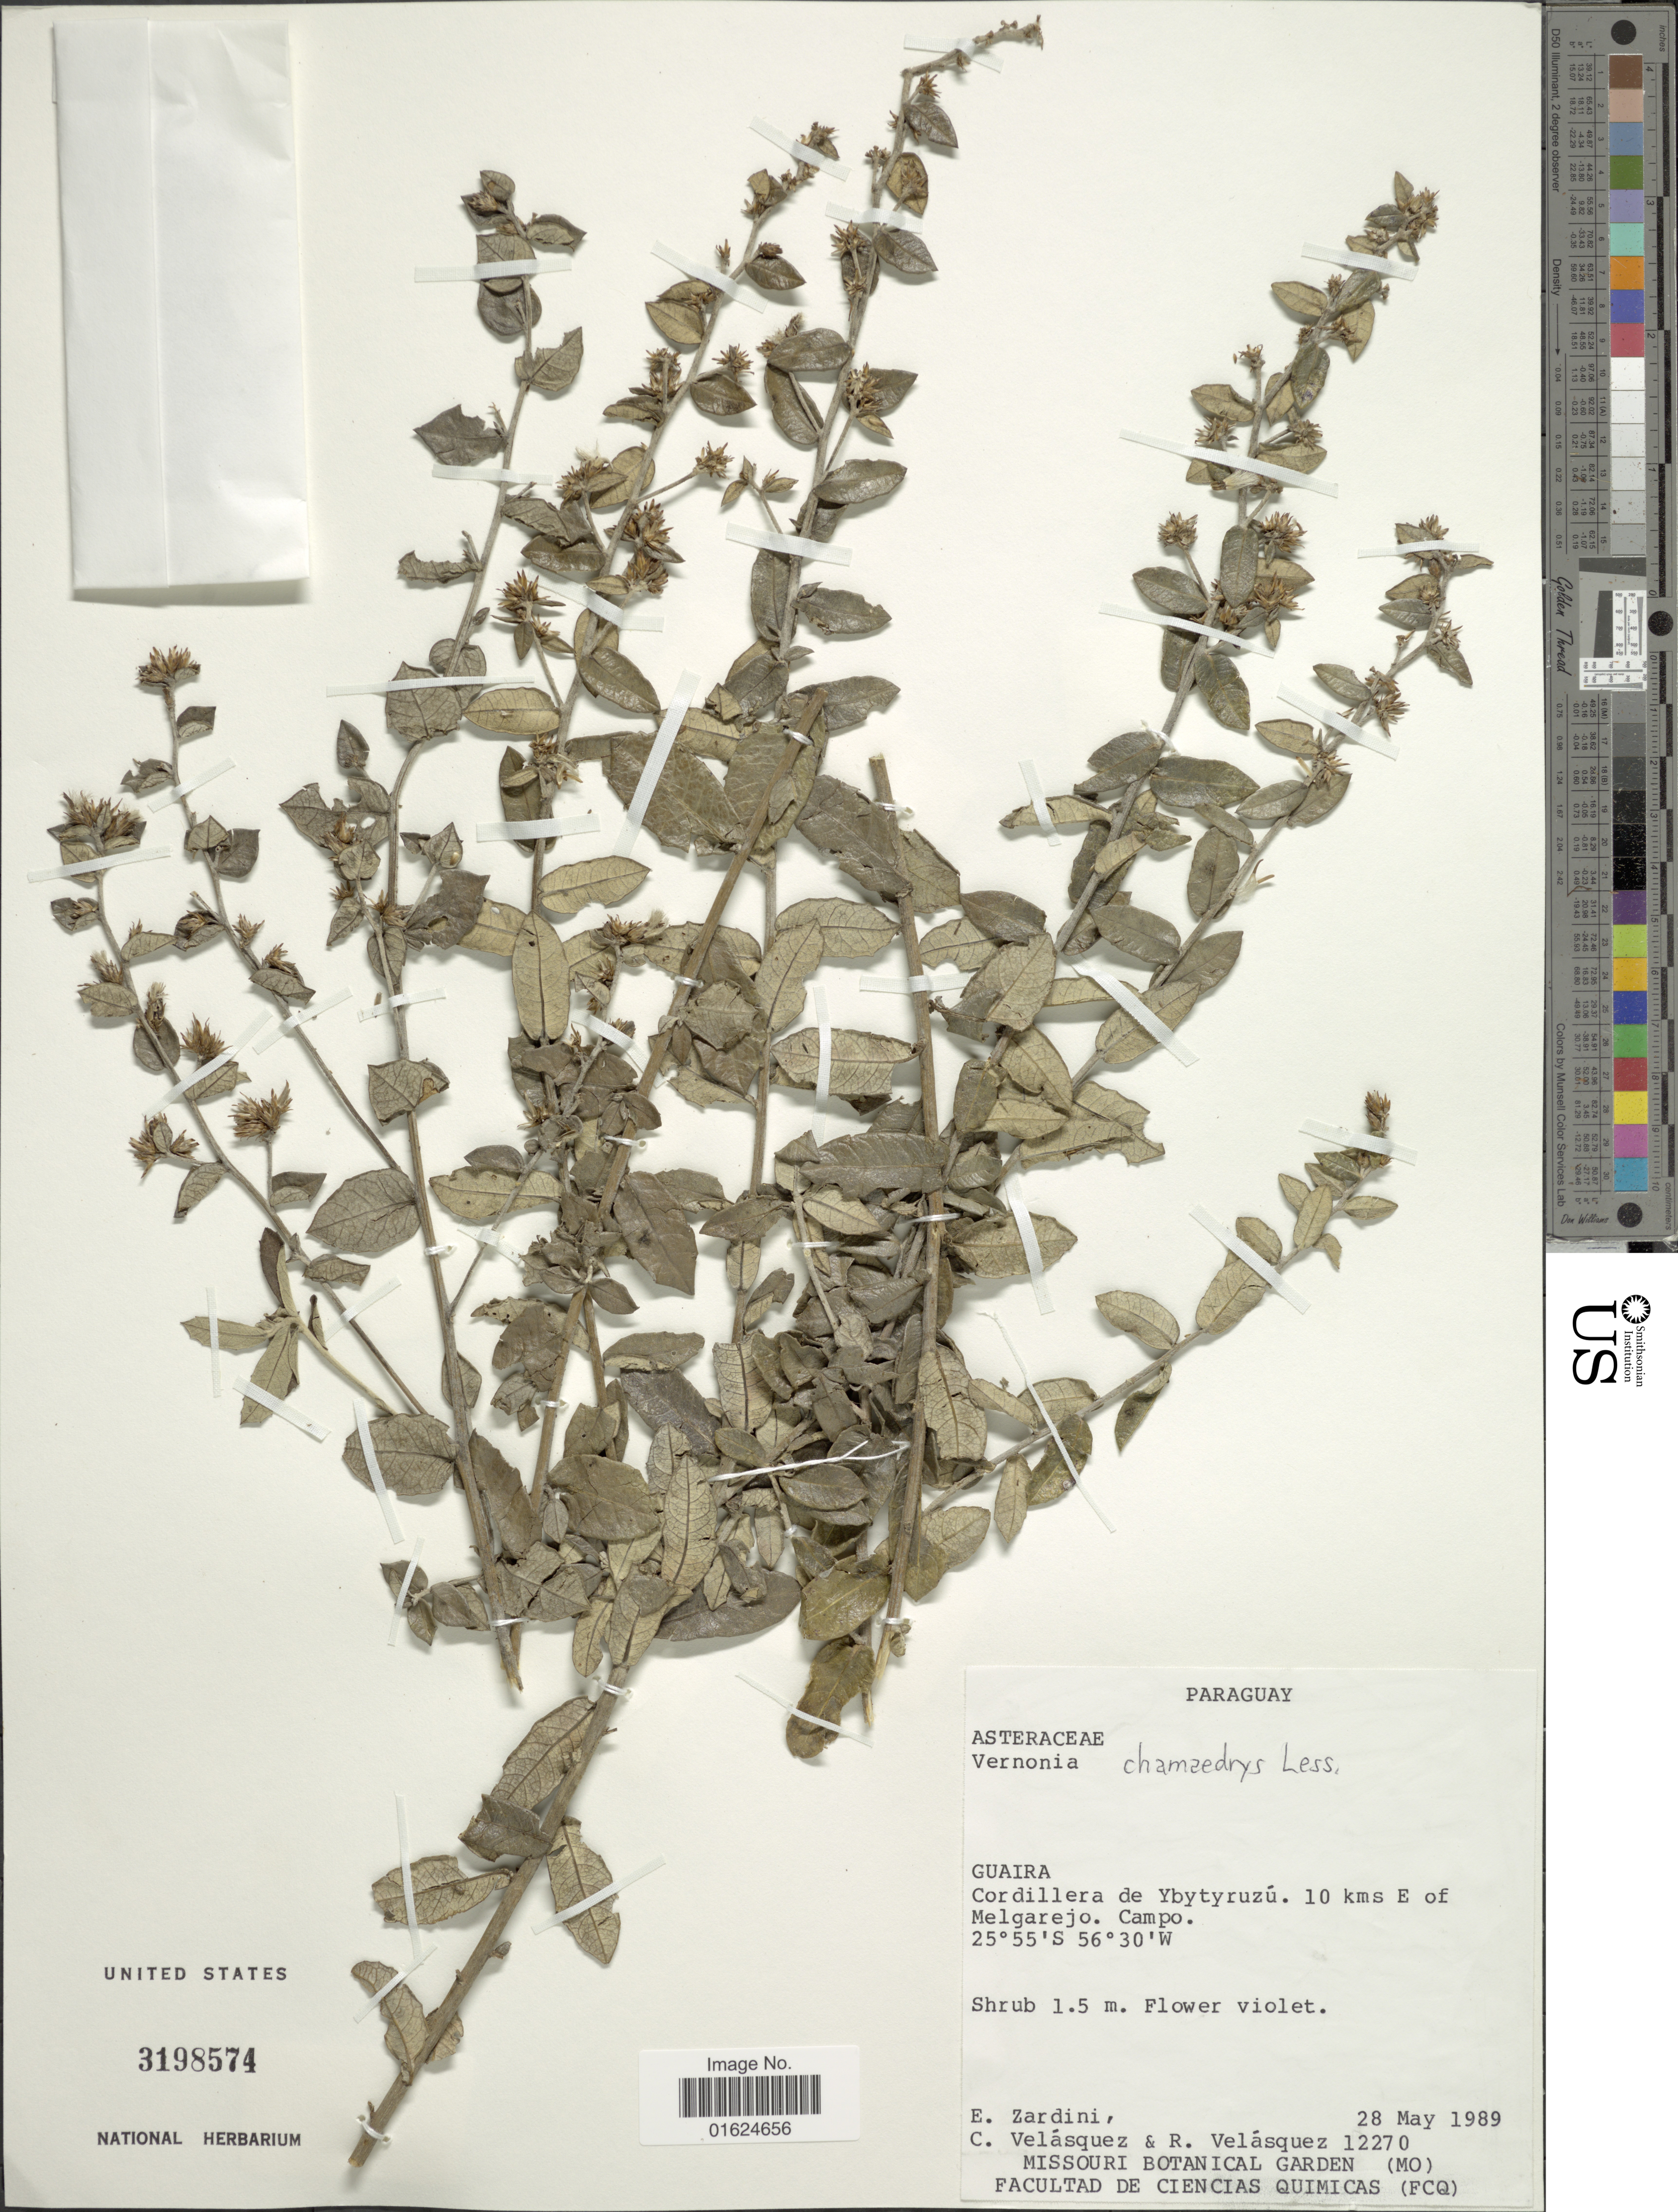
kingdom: Plantae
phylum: Tracheophyta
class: Magnoliopsida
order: Asterales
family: Asteraceae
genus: Vernonanthura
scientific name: Vernonanthura chamaedrys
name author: (Less.) H. Rob.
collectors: E. M. Zardini, C. Velásquez & R. Velásquez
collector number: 12270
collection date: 1989-05-28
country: Paraguay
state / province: Guaira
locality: Cordillera de Ybytyruzú. 10 kms E of Melgarejo. Campo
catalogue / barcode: US 3198574